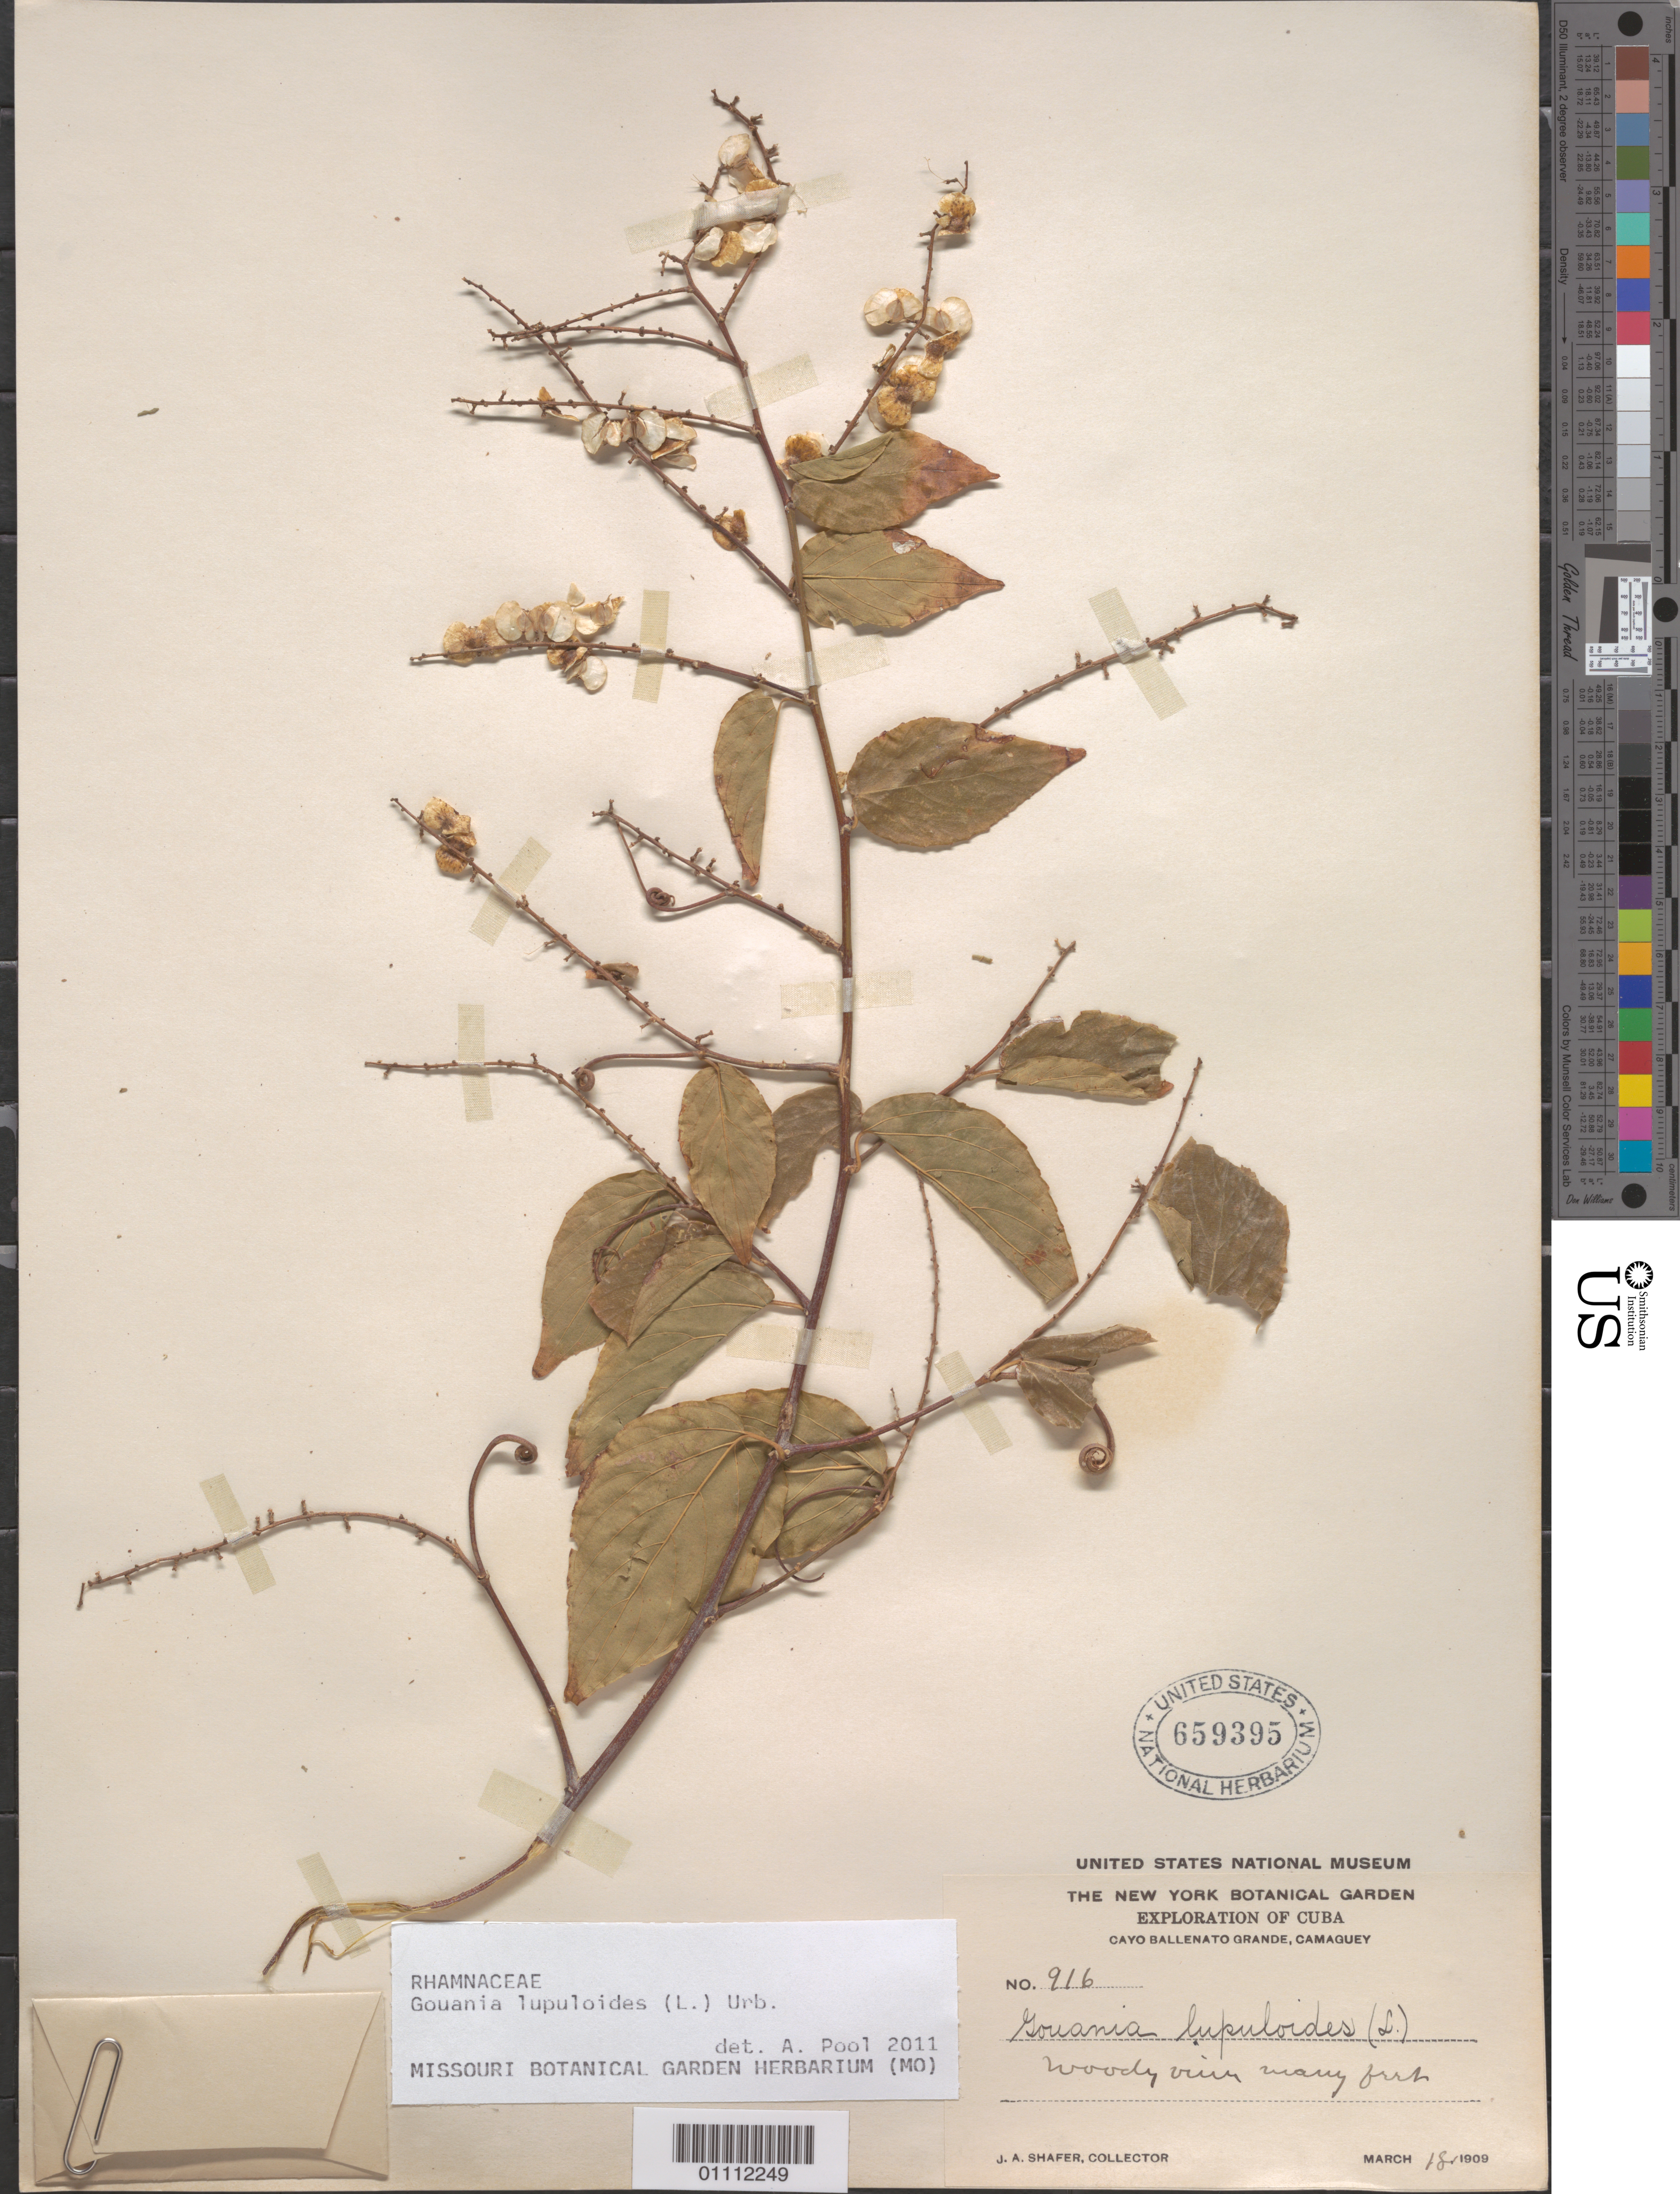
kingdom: Plantae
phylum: Tracheophyta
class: Magnoliopsida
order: Rosales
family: Rhamnaceae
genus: Gouania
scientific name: Gouania lupuloides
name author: (L.) Urb.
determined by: Pool, A., (MO), Missouri Botanical Garden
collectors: J. A. Shafer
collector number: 916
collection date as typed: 18 Mar 1909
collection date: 1909-03-18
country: Cuba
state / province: Camagüey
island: Cuba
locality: Cayo Ballenato Grande, Camagüey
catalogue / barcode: US 659395